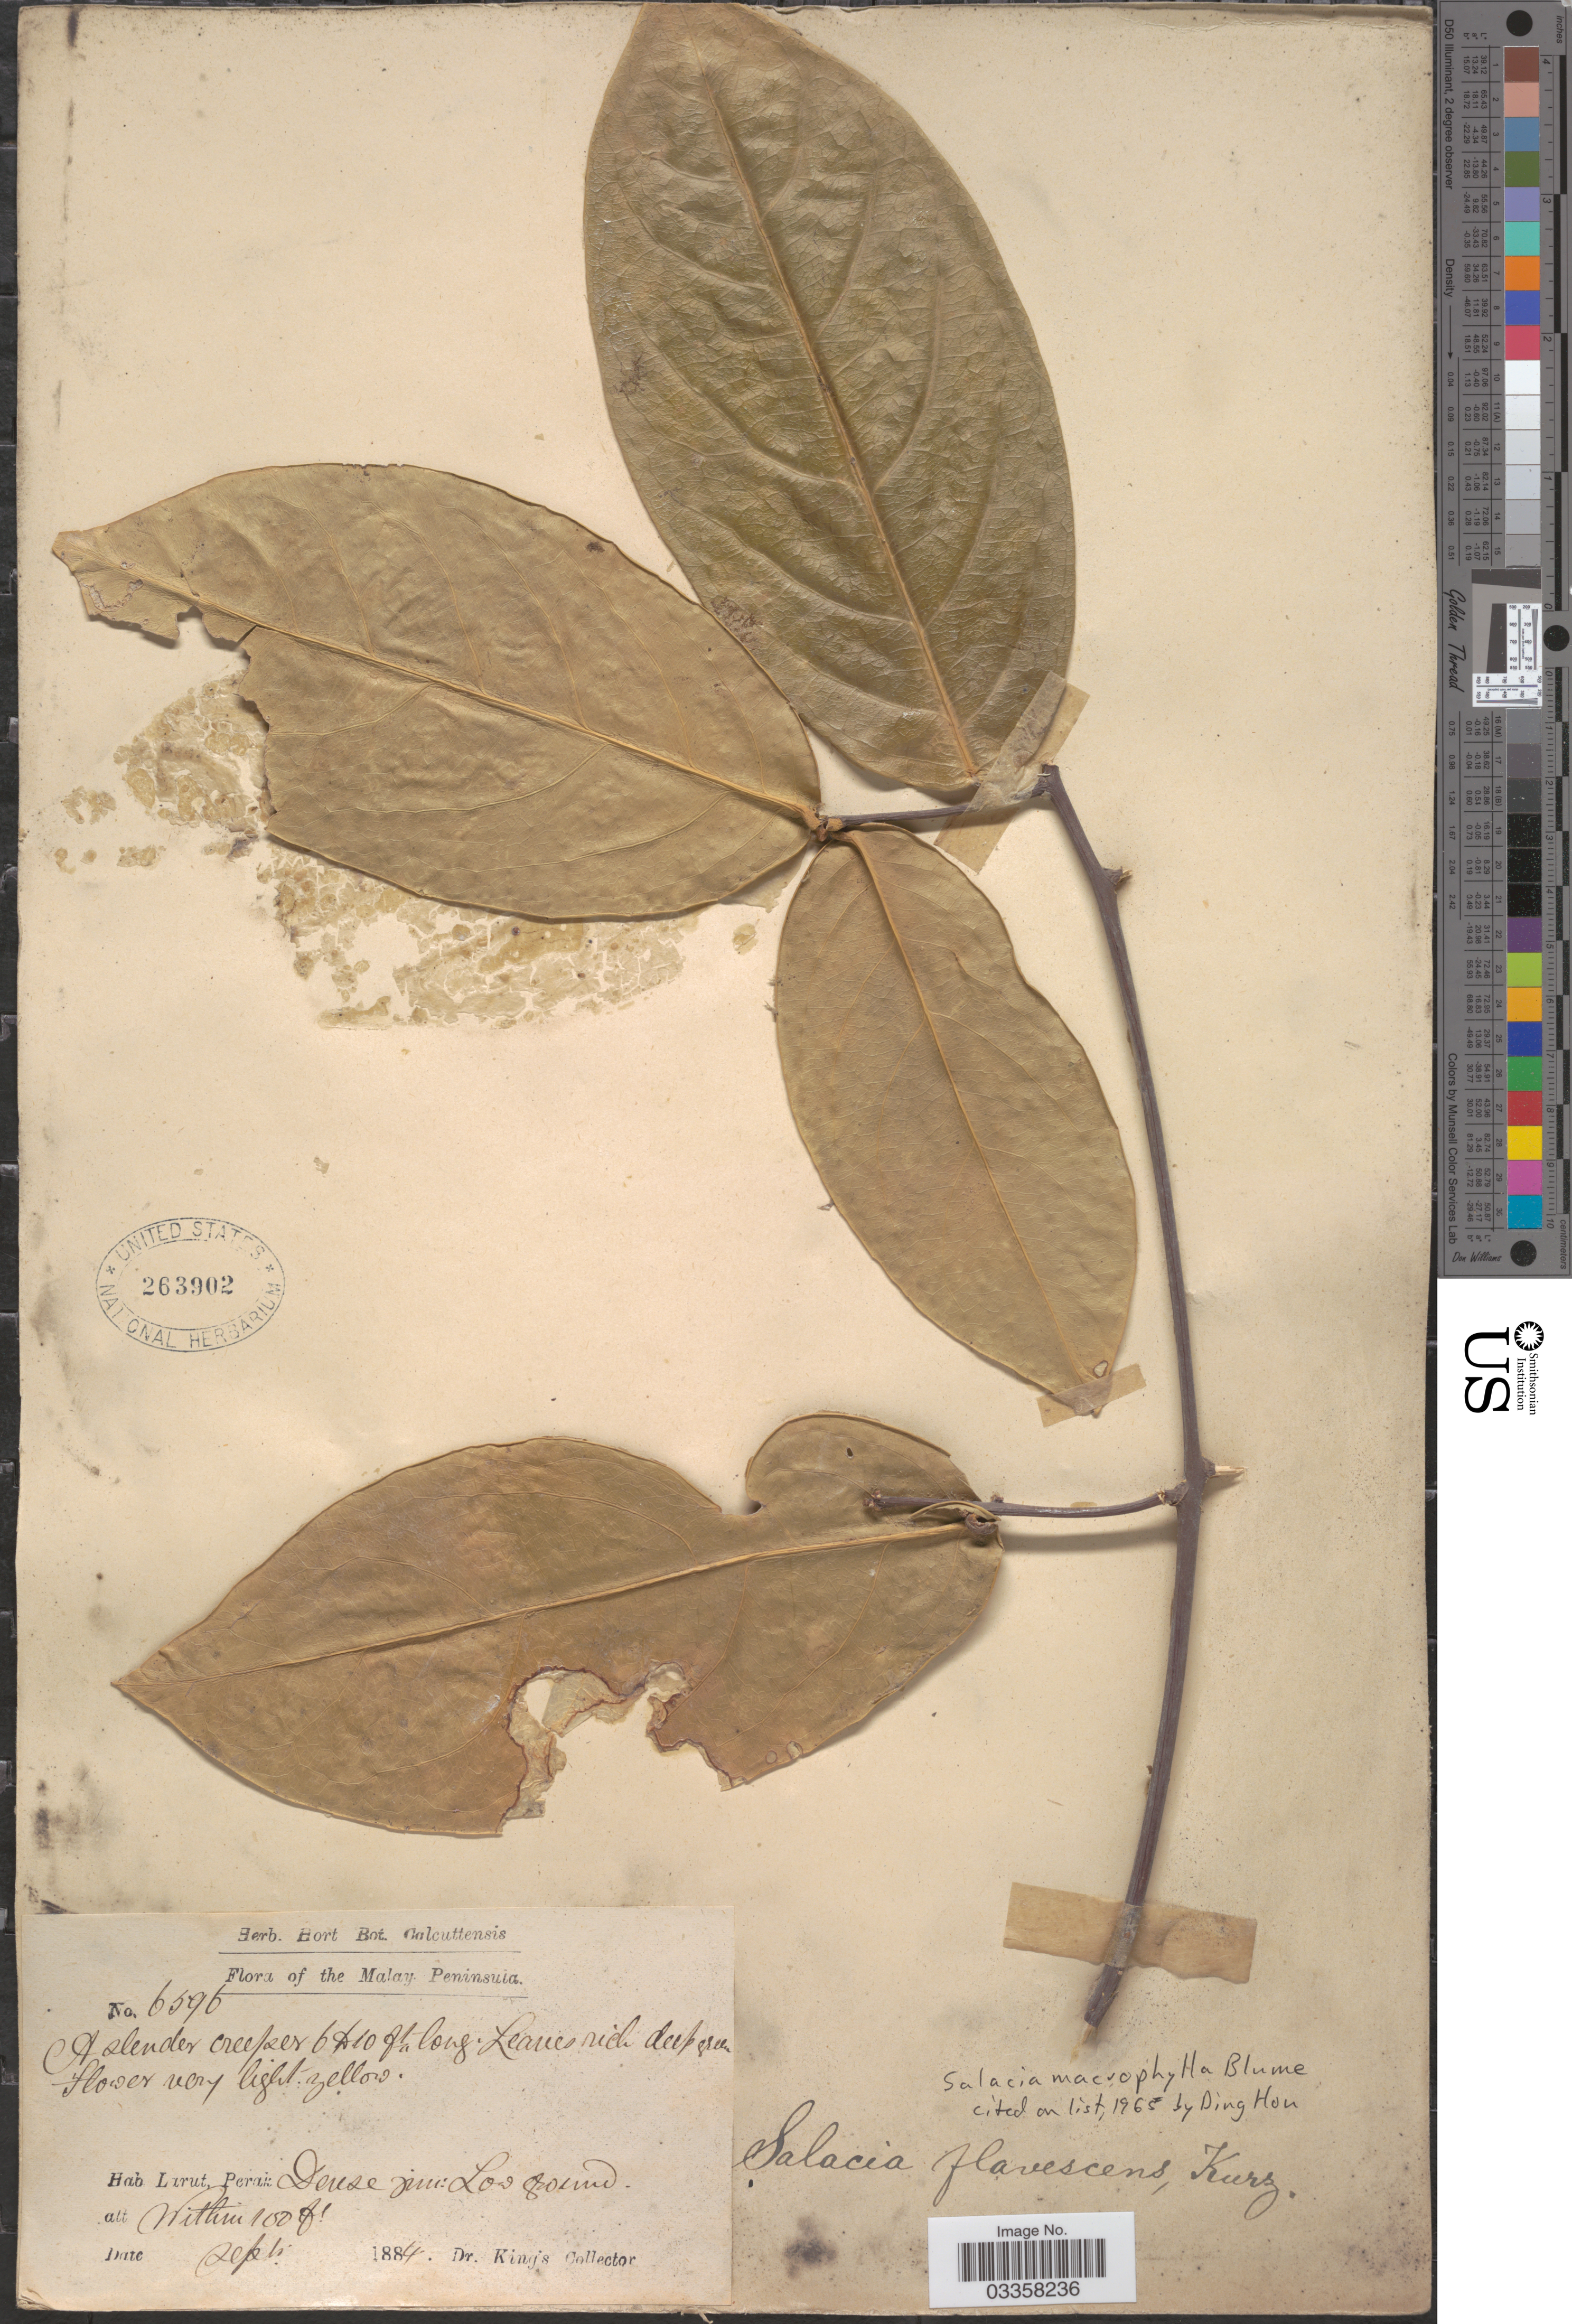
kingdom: Plantae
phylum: Tracheophyta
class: Magnoliopsida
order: Celastrales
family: Celastraceae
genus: Salacia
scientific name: Salacia macrophylla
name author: Blume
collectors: Dr. King's collector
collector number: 6596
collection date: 1884-09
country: Malaysia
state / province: Perak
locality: Malay Peninsula. Larut, Perak: Dense jun. low ground.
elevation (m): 30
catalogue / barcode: US 263902